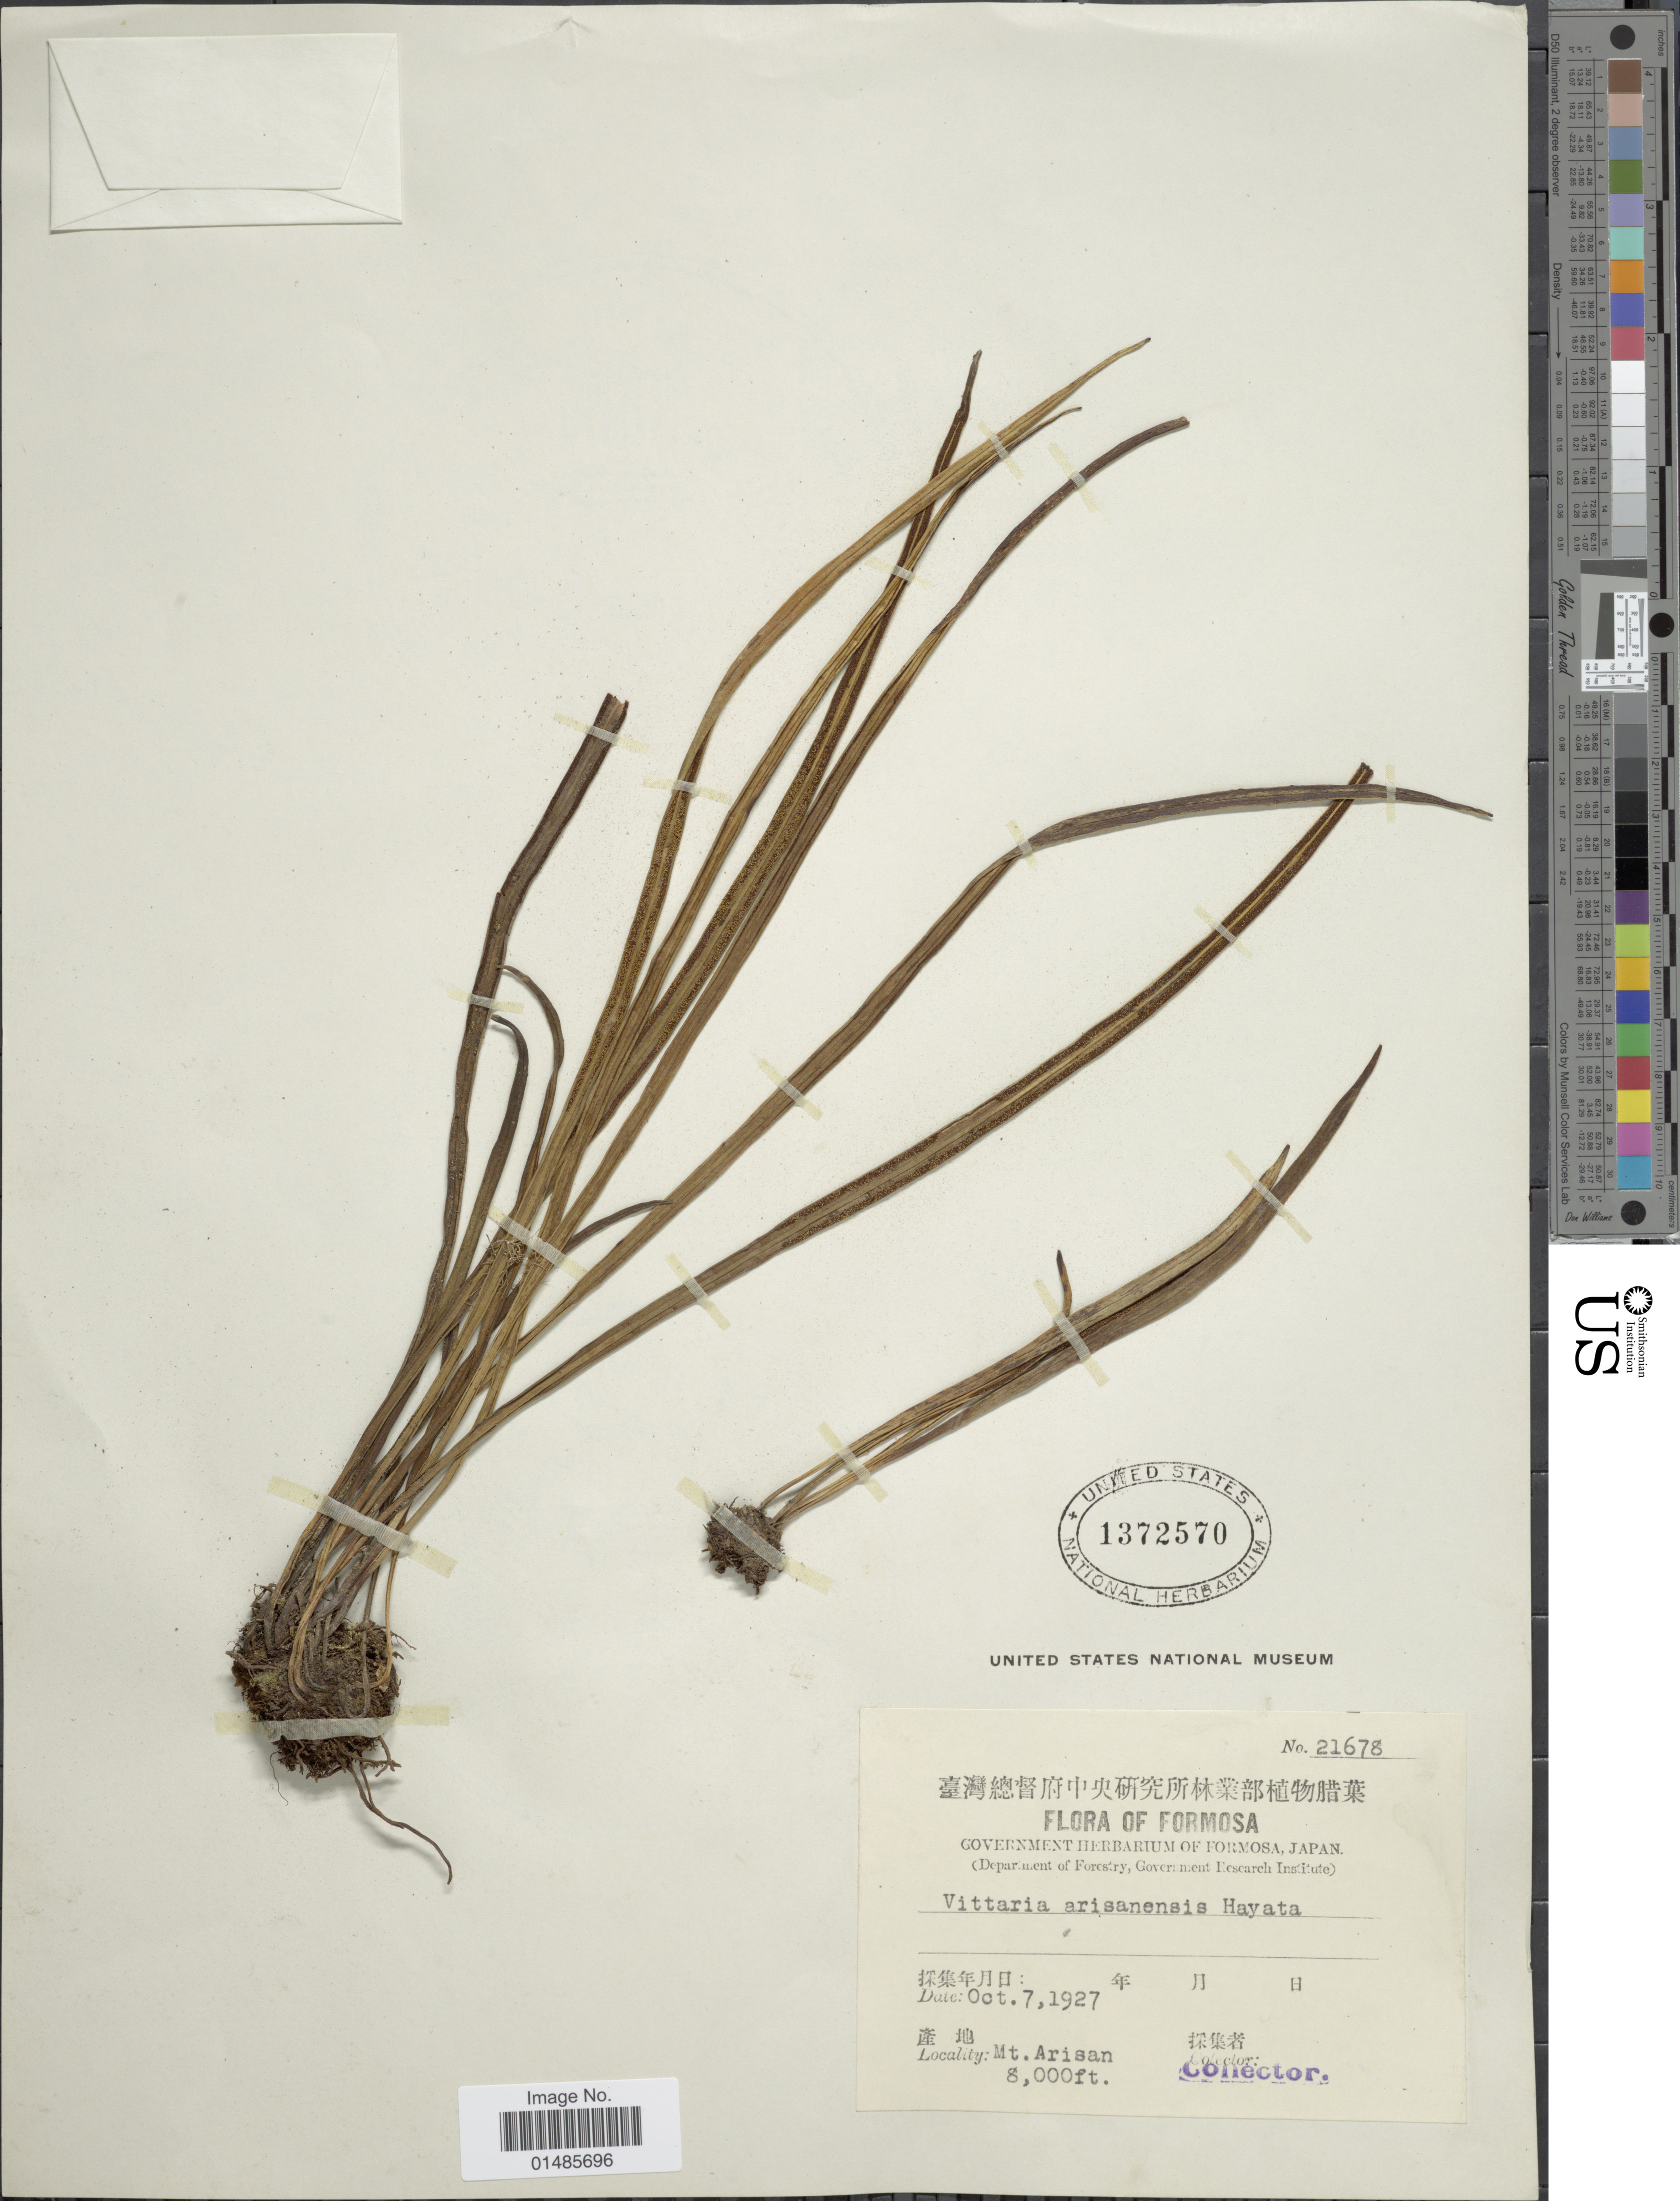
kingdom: Plantae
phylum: Tracheophyta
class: Polypodiopsida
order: Polypodiales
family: Pteridaceae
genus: Haplopteris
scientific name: Haplopteris flexuosa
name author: (Fée) E.H. Crane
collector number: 21678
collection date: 1927-10-07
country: Taiwan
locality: Mt. Arisan. Formosa.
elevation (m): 2438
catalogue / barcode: US 1372570